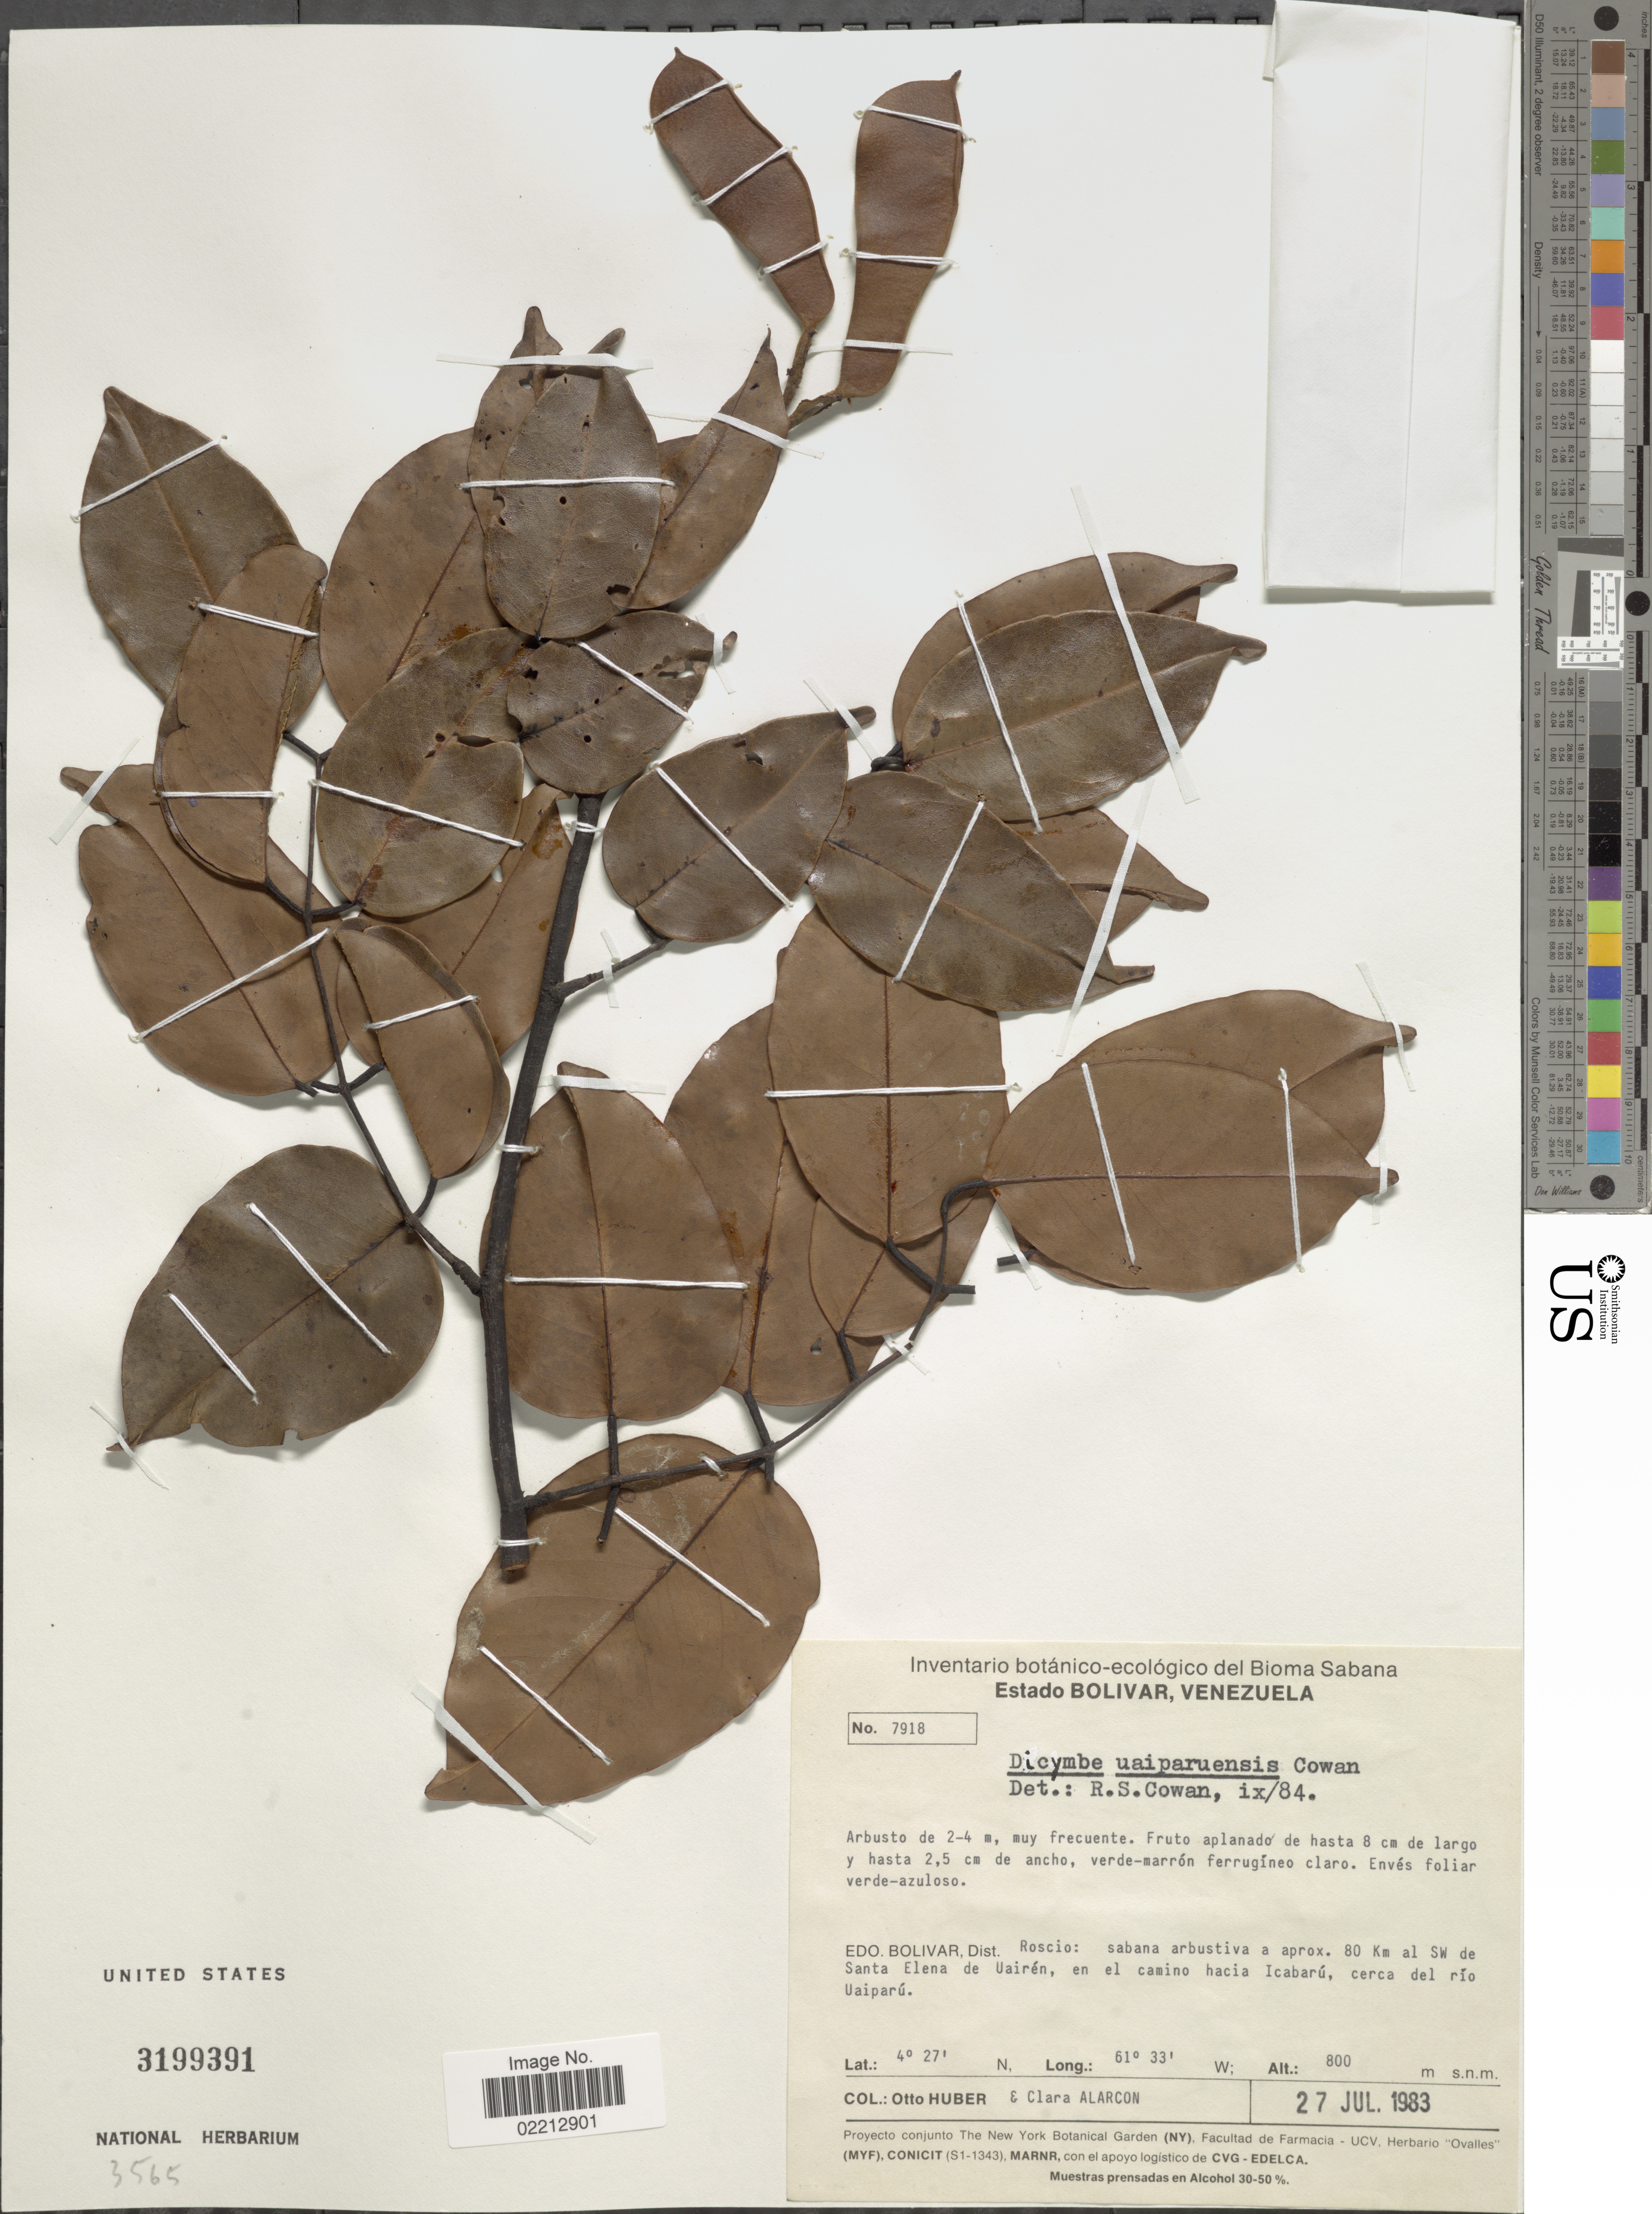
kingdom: Plantae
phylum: Tracheophyta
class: Magnoliopsida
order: Fabales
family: Fabaceae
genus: Dicymbe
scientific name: Dicymbe uaiparuensis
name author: R.S. Cowan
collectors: O. Huber & C. Alarcon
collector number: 7918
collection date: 1983-07-27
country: Venezuela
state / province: Bolivar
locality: Dist. Roscio: sabana arbustiva a prox. 80 km al SW de Santa Elena de Uairen, en el camino hacia Icabaru, cerca del rio Uaiparu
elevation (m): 800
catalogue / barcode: US 3199391